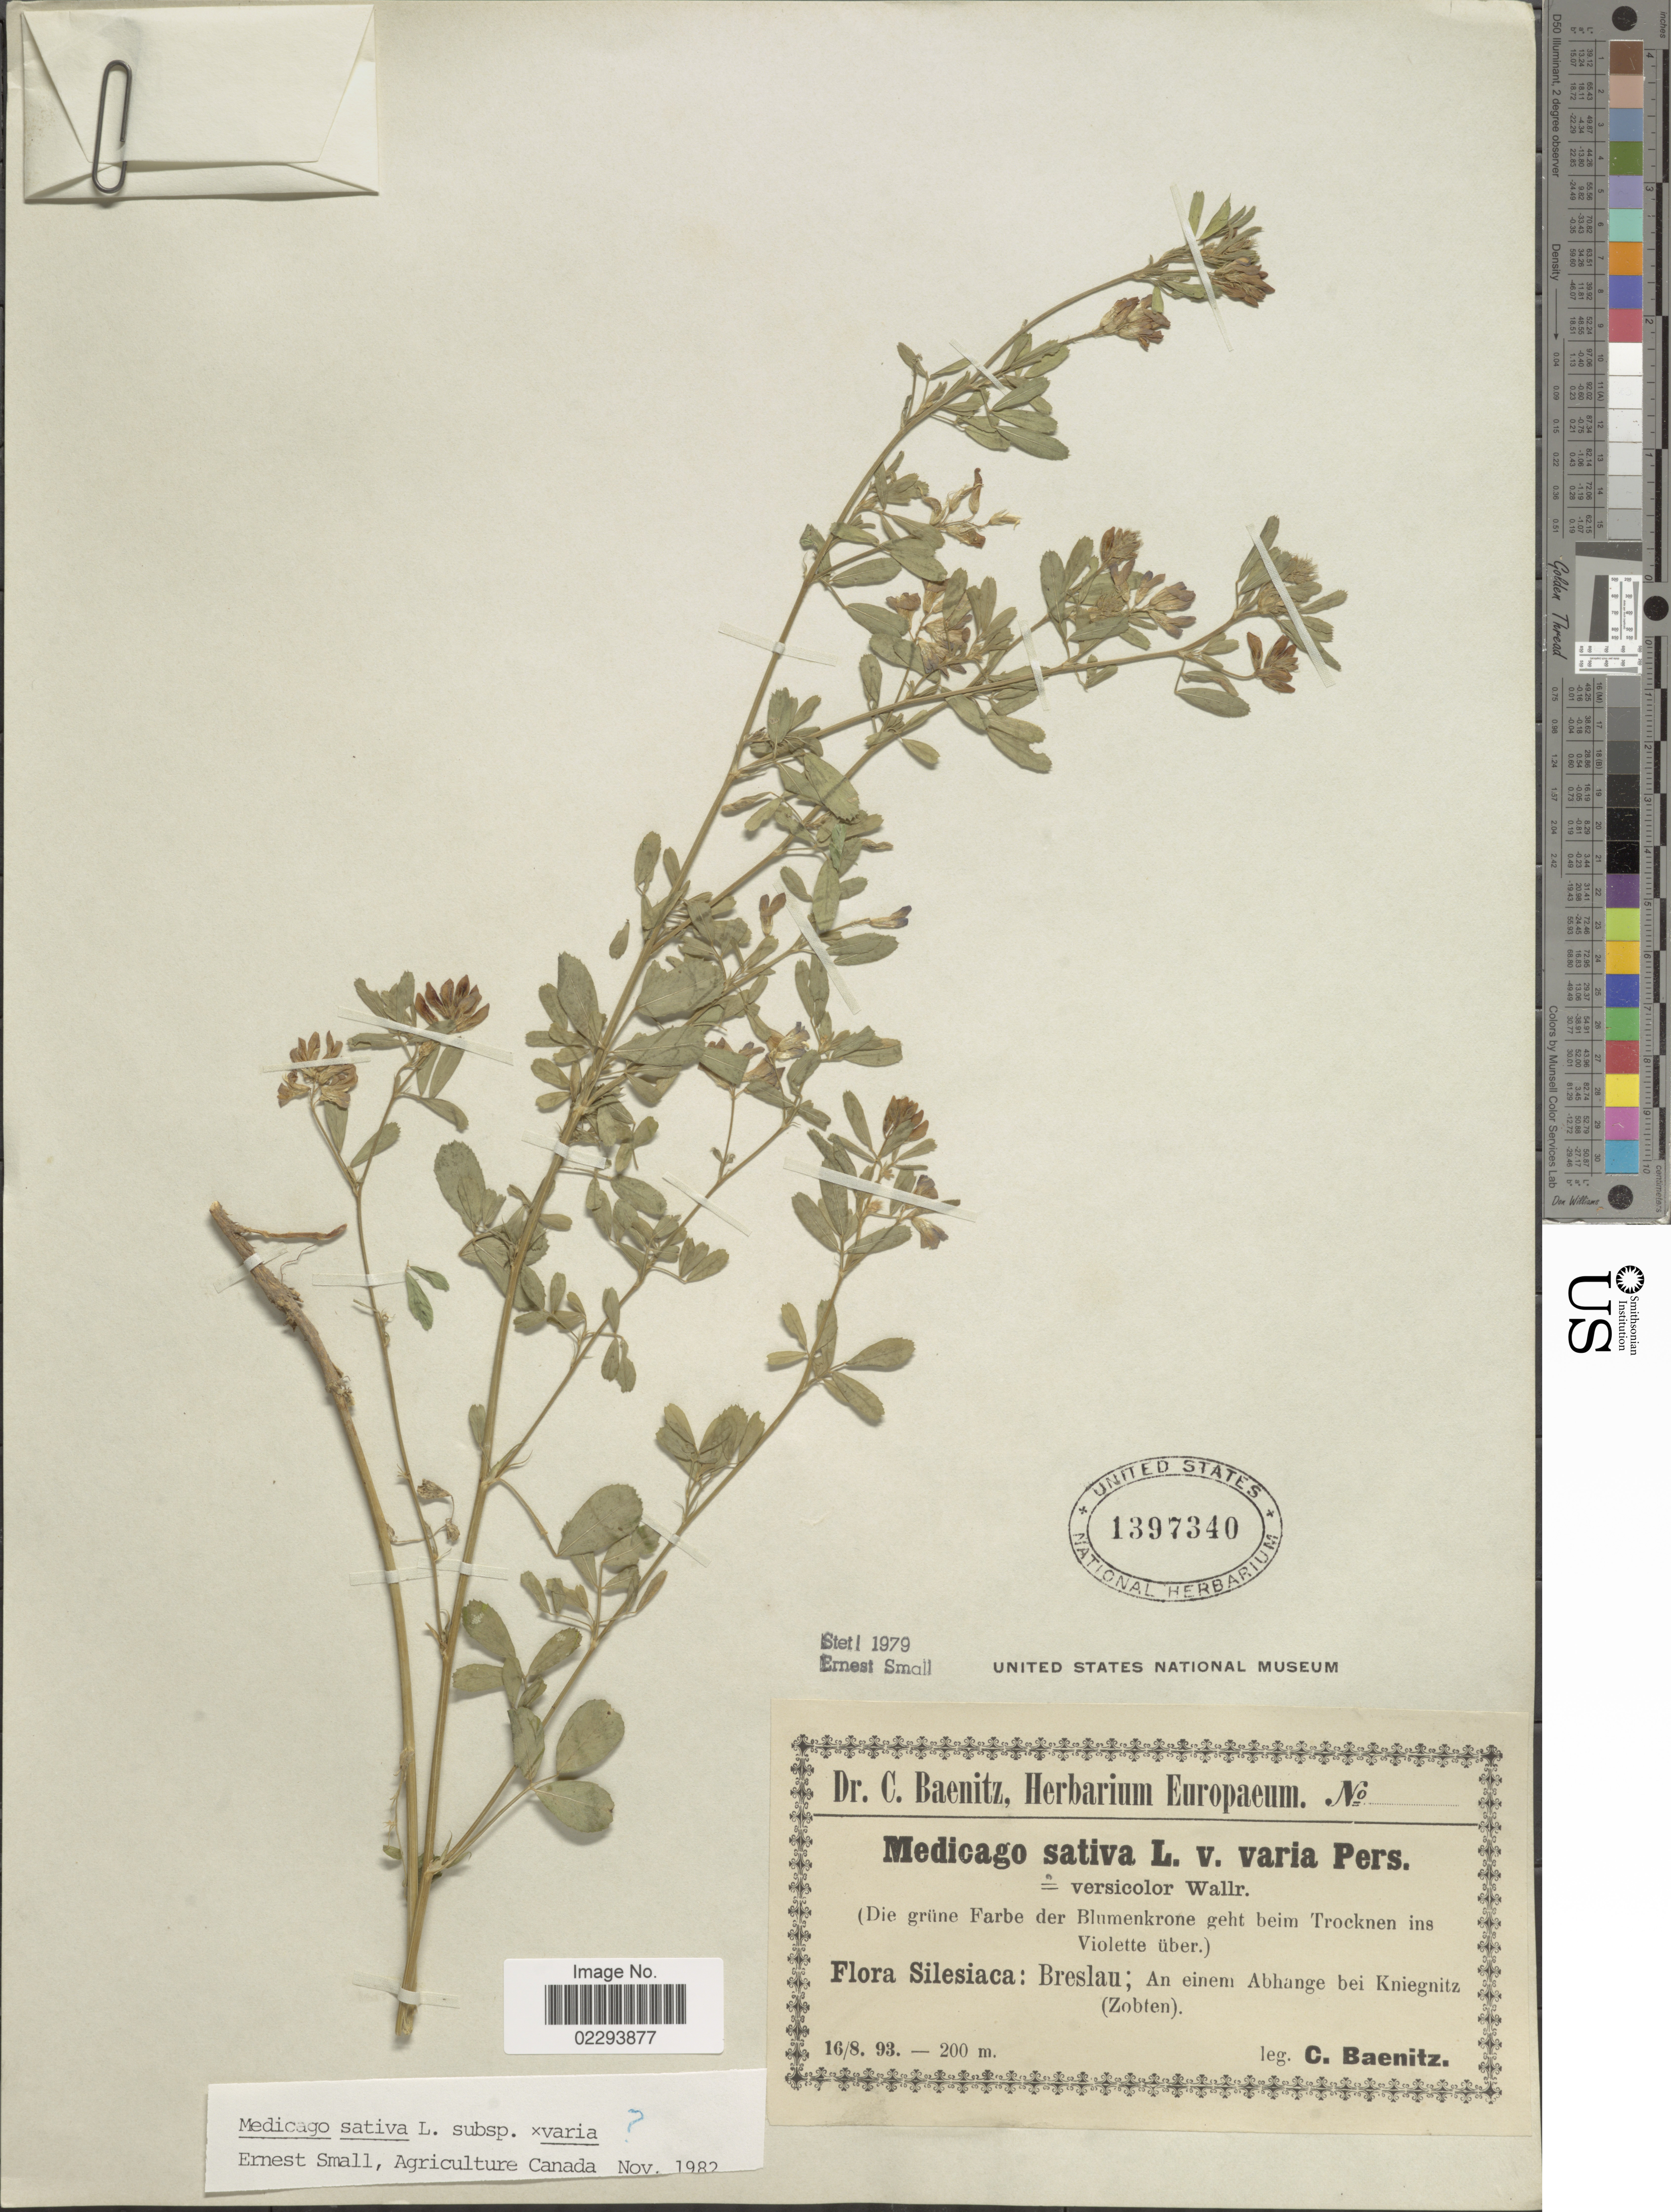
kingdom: Plantae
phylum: Tracheophyta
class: Magnoliopsida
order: Fabales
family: Fabaceae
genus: Medicago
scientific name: Medicago sativa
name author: L.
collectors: C. G. Baenitz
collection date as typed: Transcribed d/m/y: 16/8/93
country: Poland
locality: Silesiaca: Breslau; An einem Abhange bei Kniegnitz (Zobten).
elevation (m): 200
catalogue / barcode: US 1397340